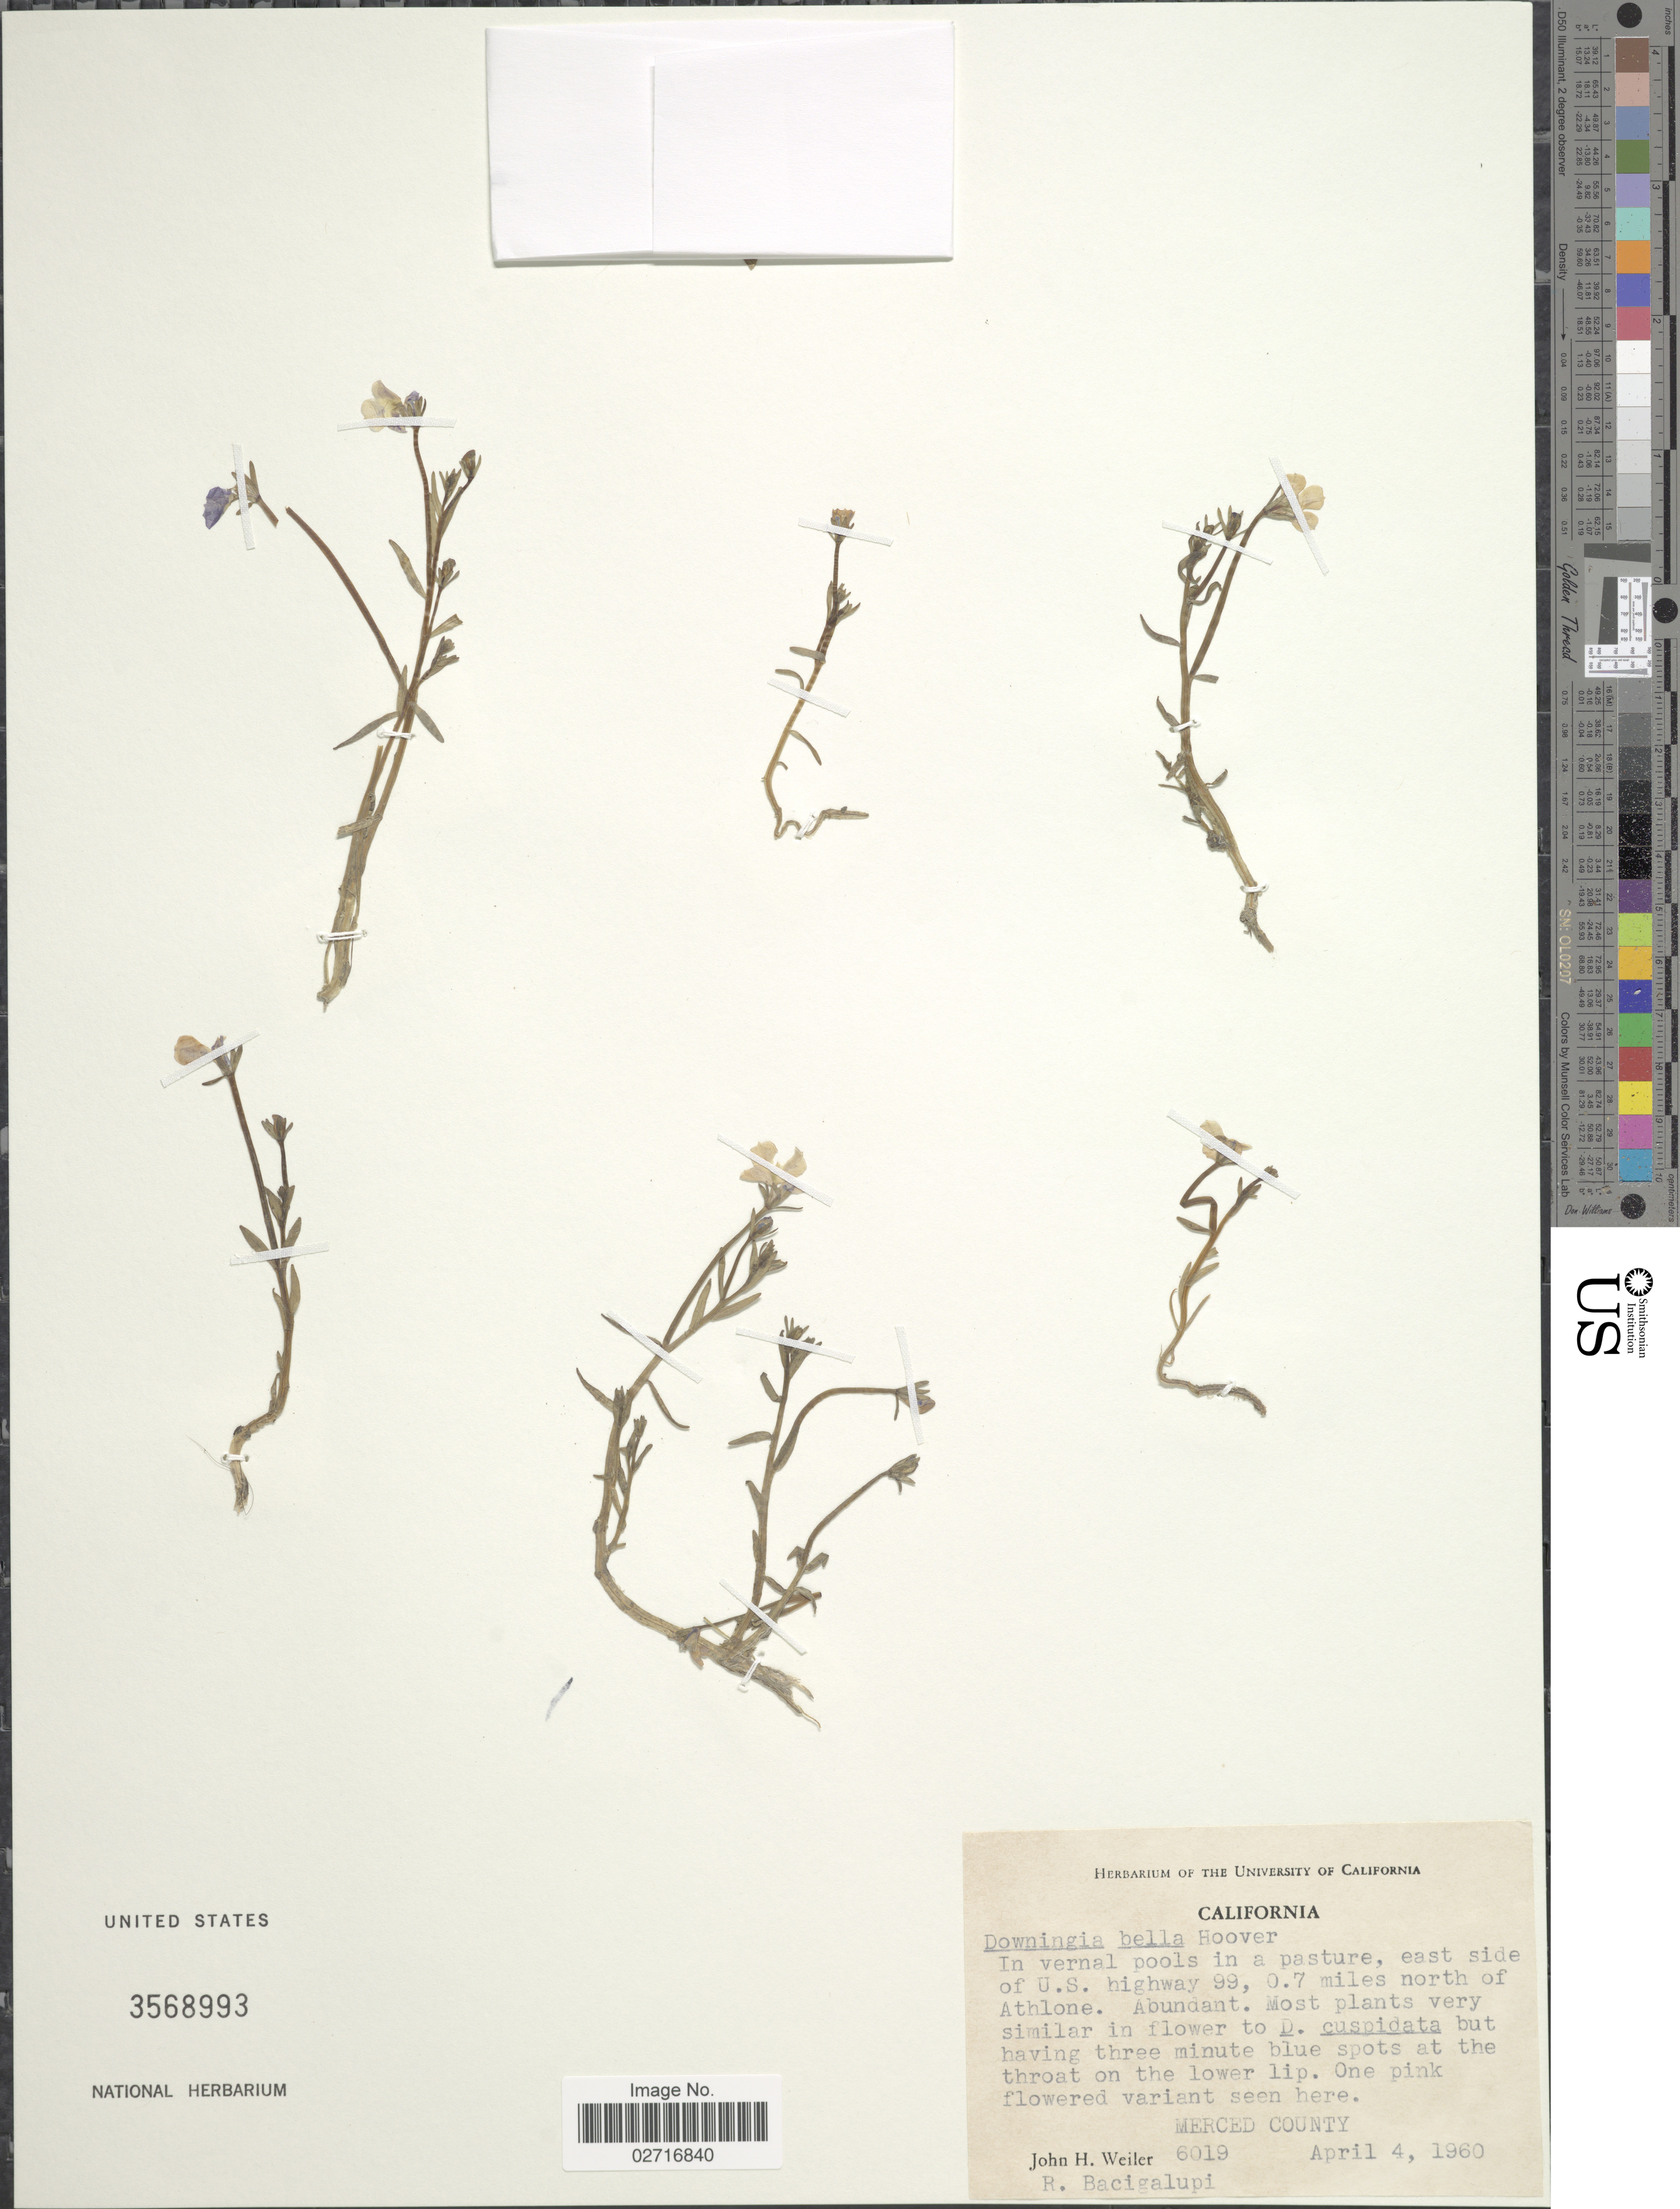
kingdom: Plantae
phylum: Tracheophyta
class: Magnoliopsida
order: Asterales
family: Campanulaceae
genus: Downingia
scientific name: Downingia bella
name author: Hoover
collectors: J. H. Weiler & R. Bacigalupi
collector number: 6019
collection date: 1960-04-04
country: United States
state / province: California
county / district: Merced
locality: In vernal pools in a pasture, east side of U.S. highway 99, 0.7 miles north of Athlone, Merced County.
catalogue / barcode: US 3568993